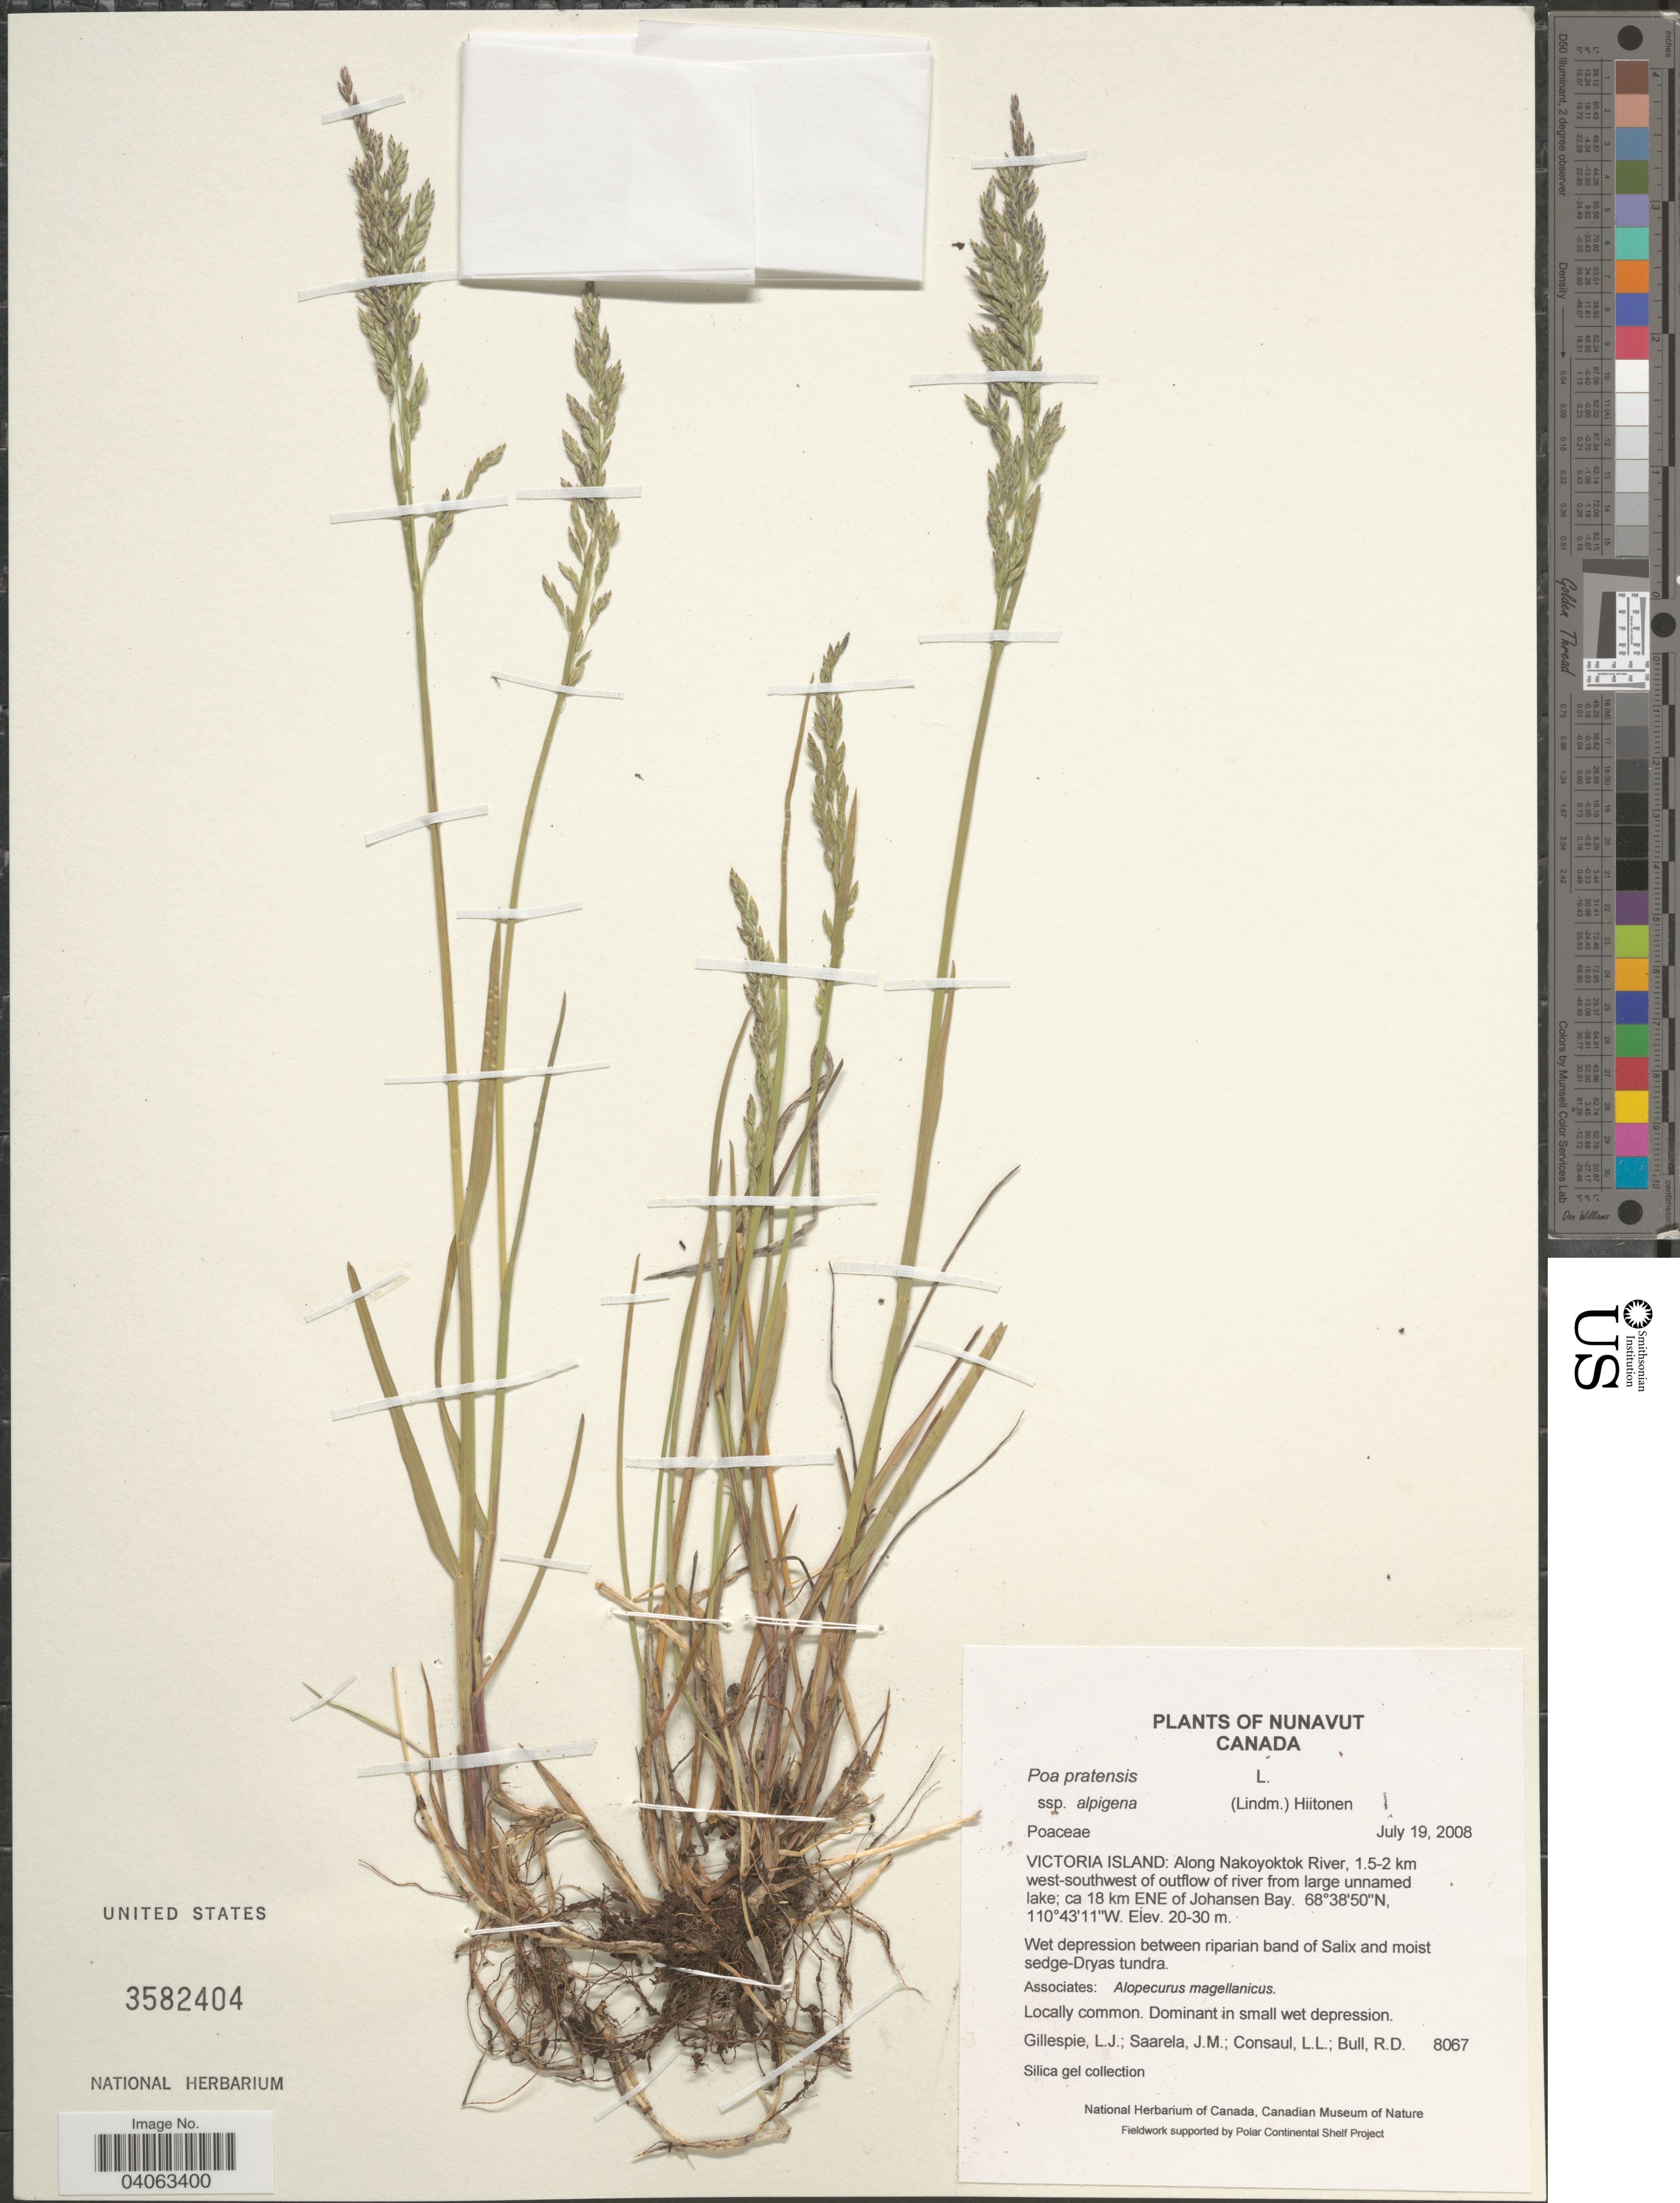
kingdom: Plantae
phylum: Tracheophyta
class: Liliopsida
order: Poales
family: Poaceae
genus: Poa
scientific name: Poa pratensis subsp. alpigena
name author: (Lindm.) Hiitonen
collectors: L. Gillespie, J. Saarela, L. Consaul & R. Bull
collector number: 8067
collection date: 2008-07-19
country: Canada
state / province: Nunavut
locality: Victoria Island: Along Nakoyoktok River, 1.5-2 km west-southwest of outflow of river from large unnamed lake; ca 18 km ENE of Johansen Bay.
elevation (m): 20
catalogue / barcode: US 3582404